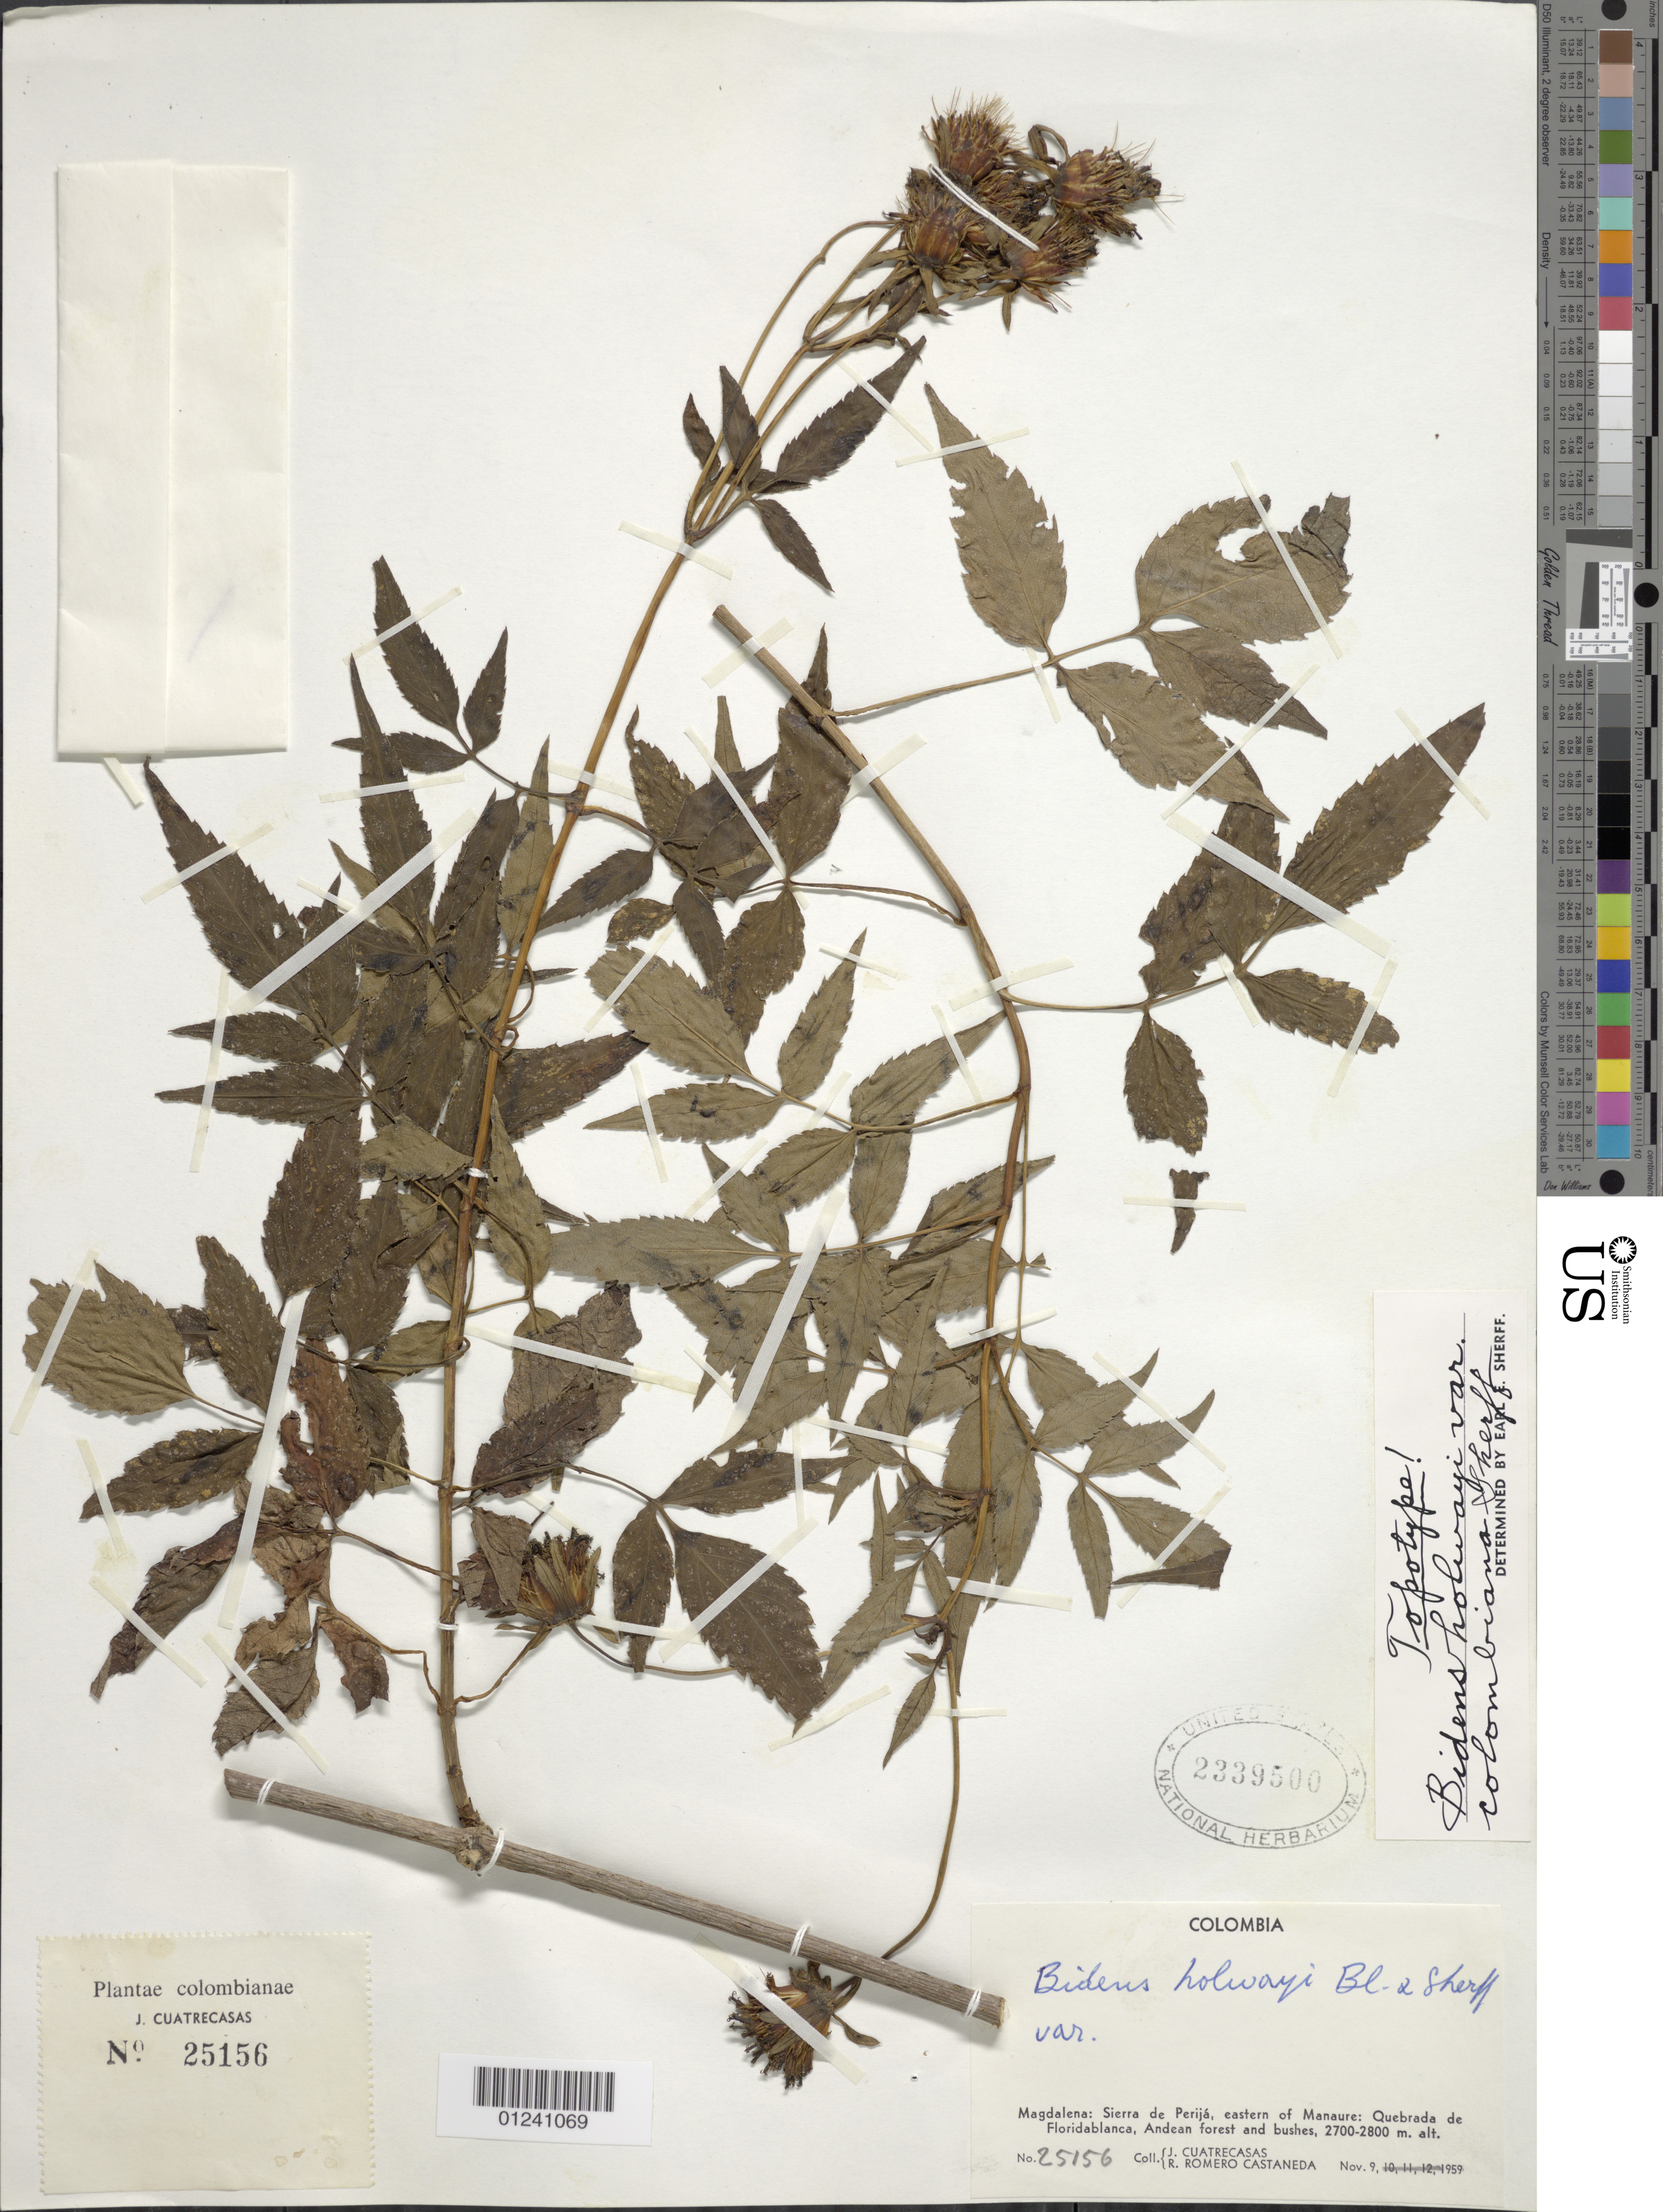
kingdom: Plantae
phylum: Tracheophyta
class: Magnoliopsida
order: Asterales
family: Asteraceae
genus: Bidens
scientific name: Bidens holwayi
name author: Sherff & S.F. Blake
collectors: J. Cuatrecasas & R. Romero Castañeda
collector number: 25156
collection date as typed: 09 Nov 1959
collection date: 1959-11-09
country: Colombia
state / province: Magdalena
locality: Sierra de Perijá, eastern of Manaure: Quebrada de Floridablanca, Andean forest and bushes.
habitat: Andean forest and bushes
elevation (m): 2700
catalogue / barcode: US 2339500